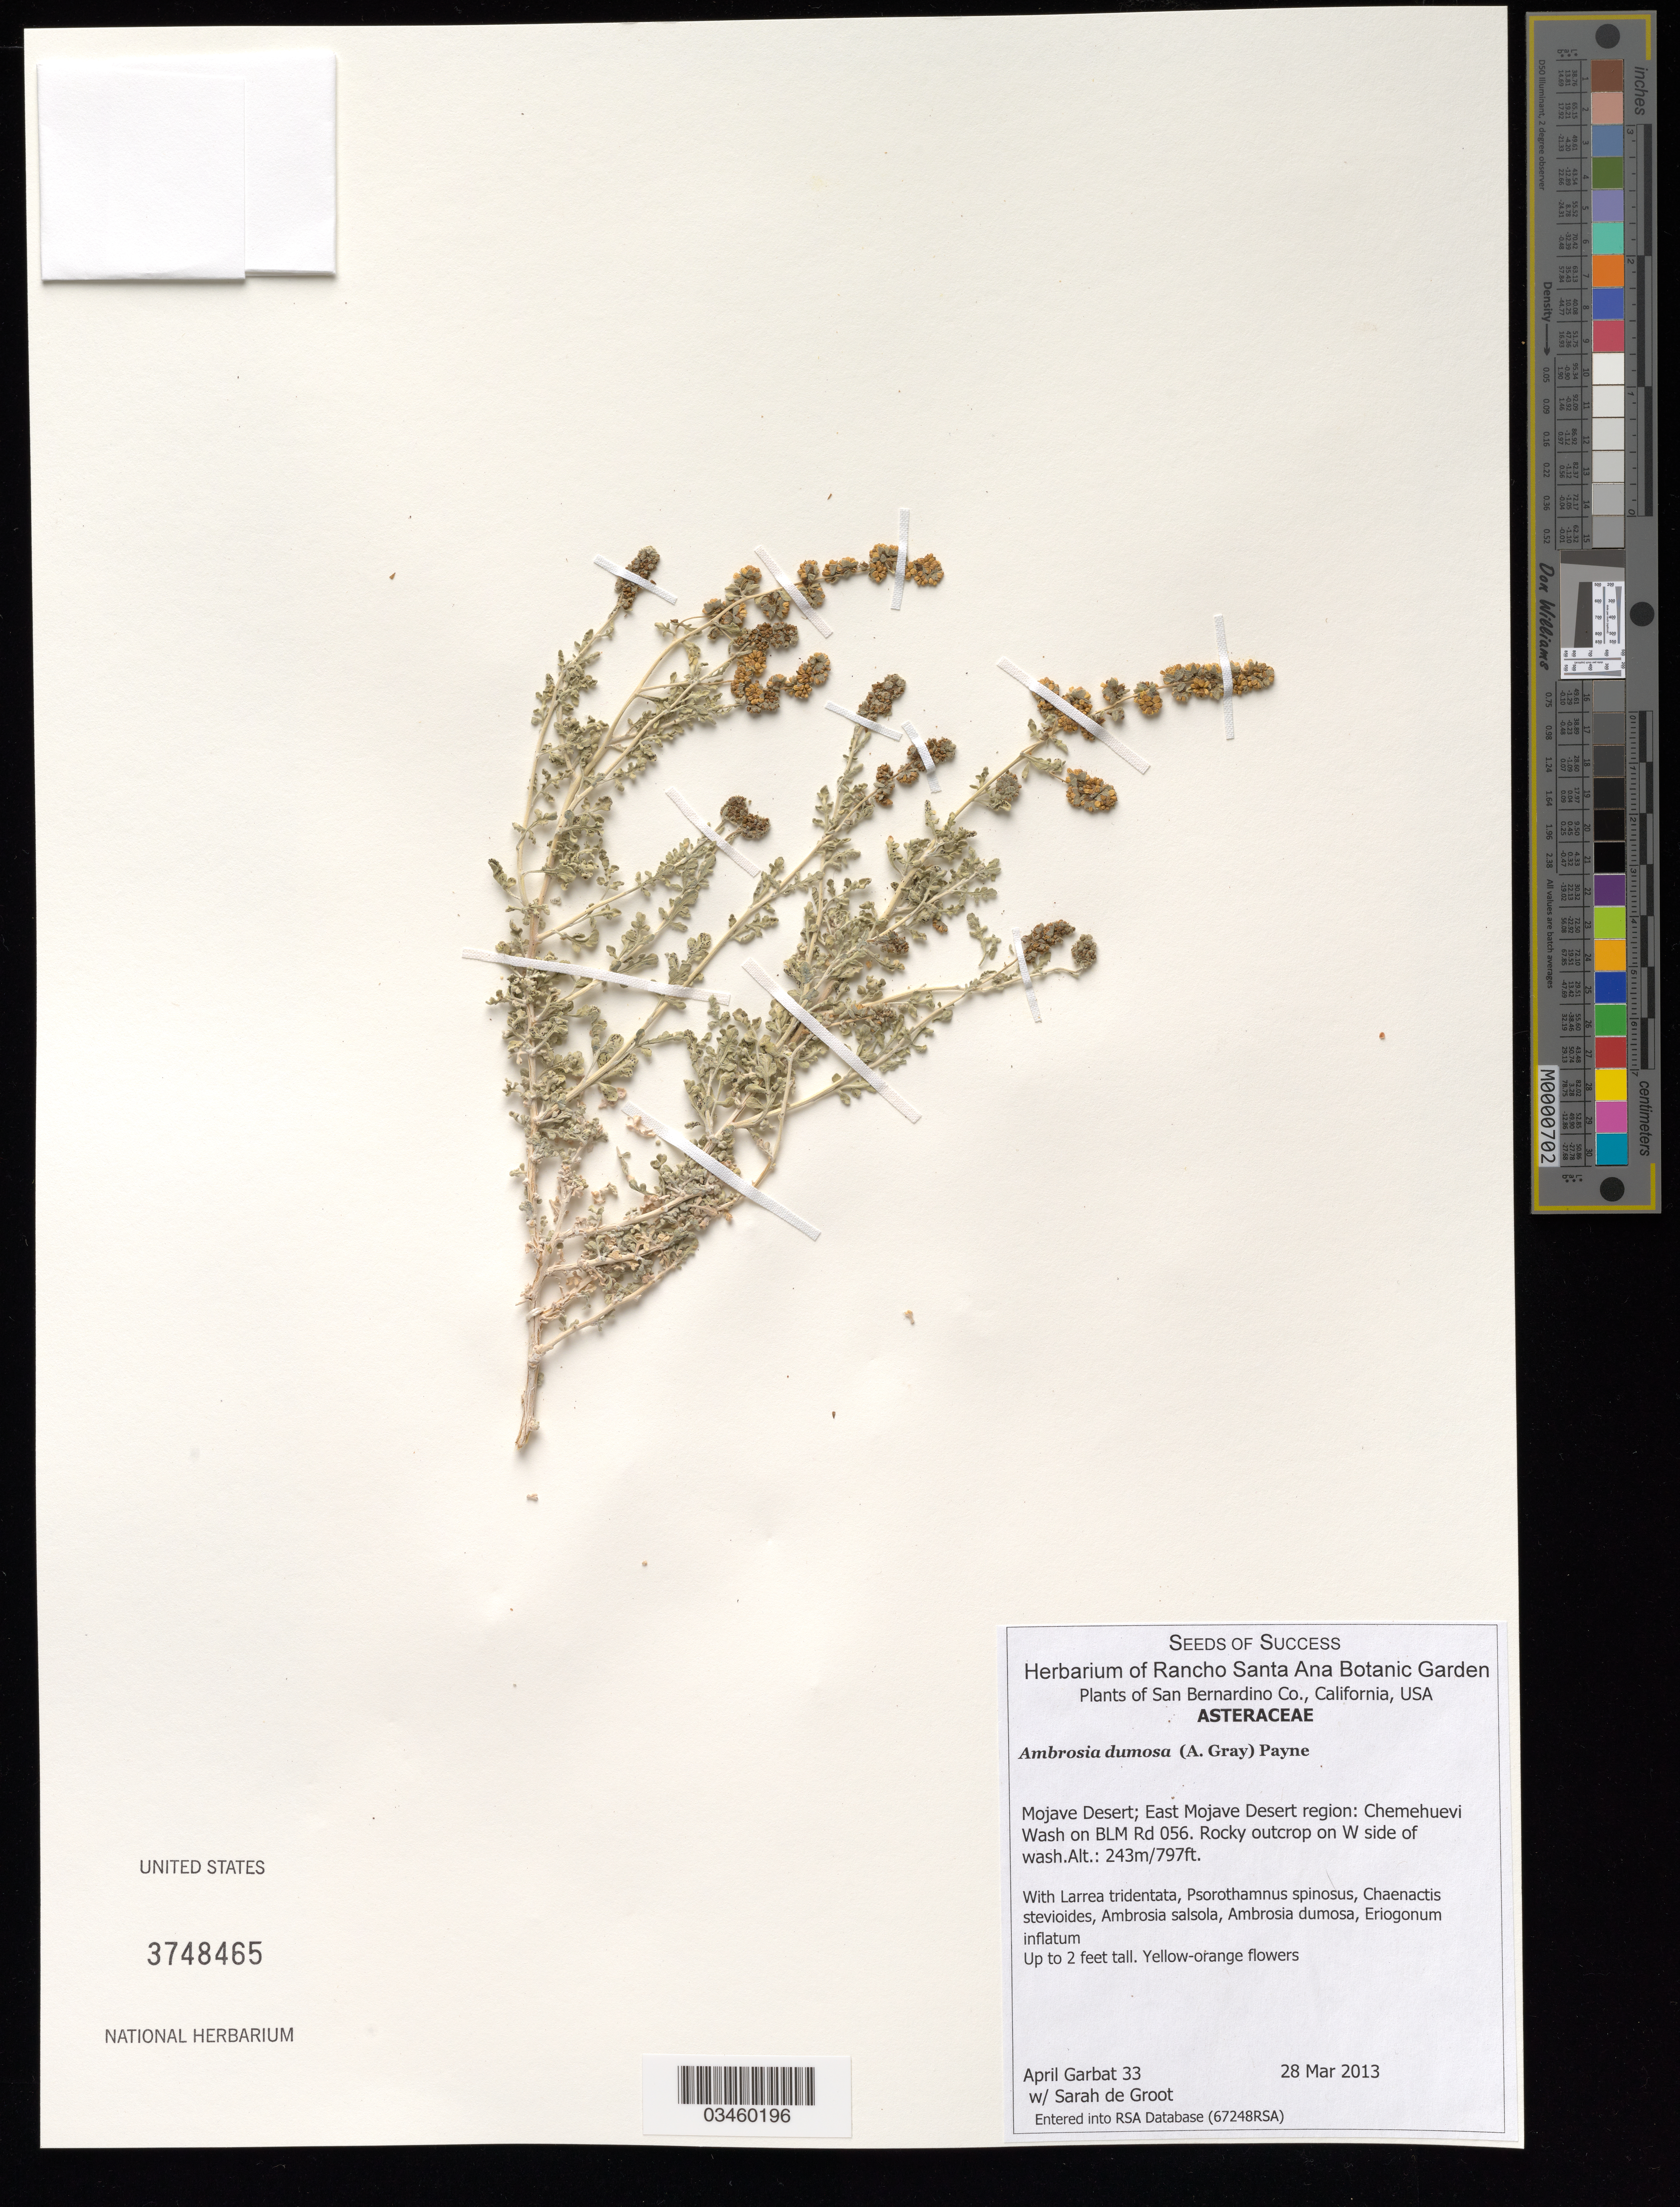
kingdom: Plantae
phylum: Tracheophyta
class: Magnoliopsida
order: Asterales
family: Asteraceae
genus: Ambrosia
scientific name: Ambrosia dumosa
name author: (A. Gray) W.W.Payne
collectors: A. Garbat & S. De Groot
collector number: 33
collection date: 2013-03-28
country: United States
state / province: California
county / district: San Bernardino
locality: East Mojave Desert Region: Chemehuevi Wash on BLM Rd 056. Rocky outcrop on W side of wash.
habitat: With Larrea tridentata, Ambrosia salosa, Ambrosia dumosa, ect.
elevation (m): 243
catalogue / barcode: US 3748465